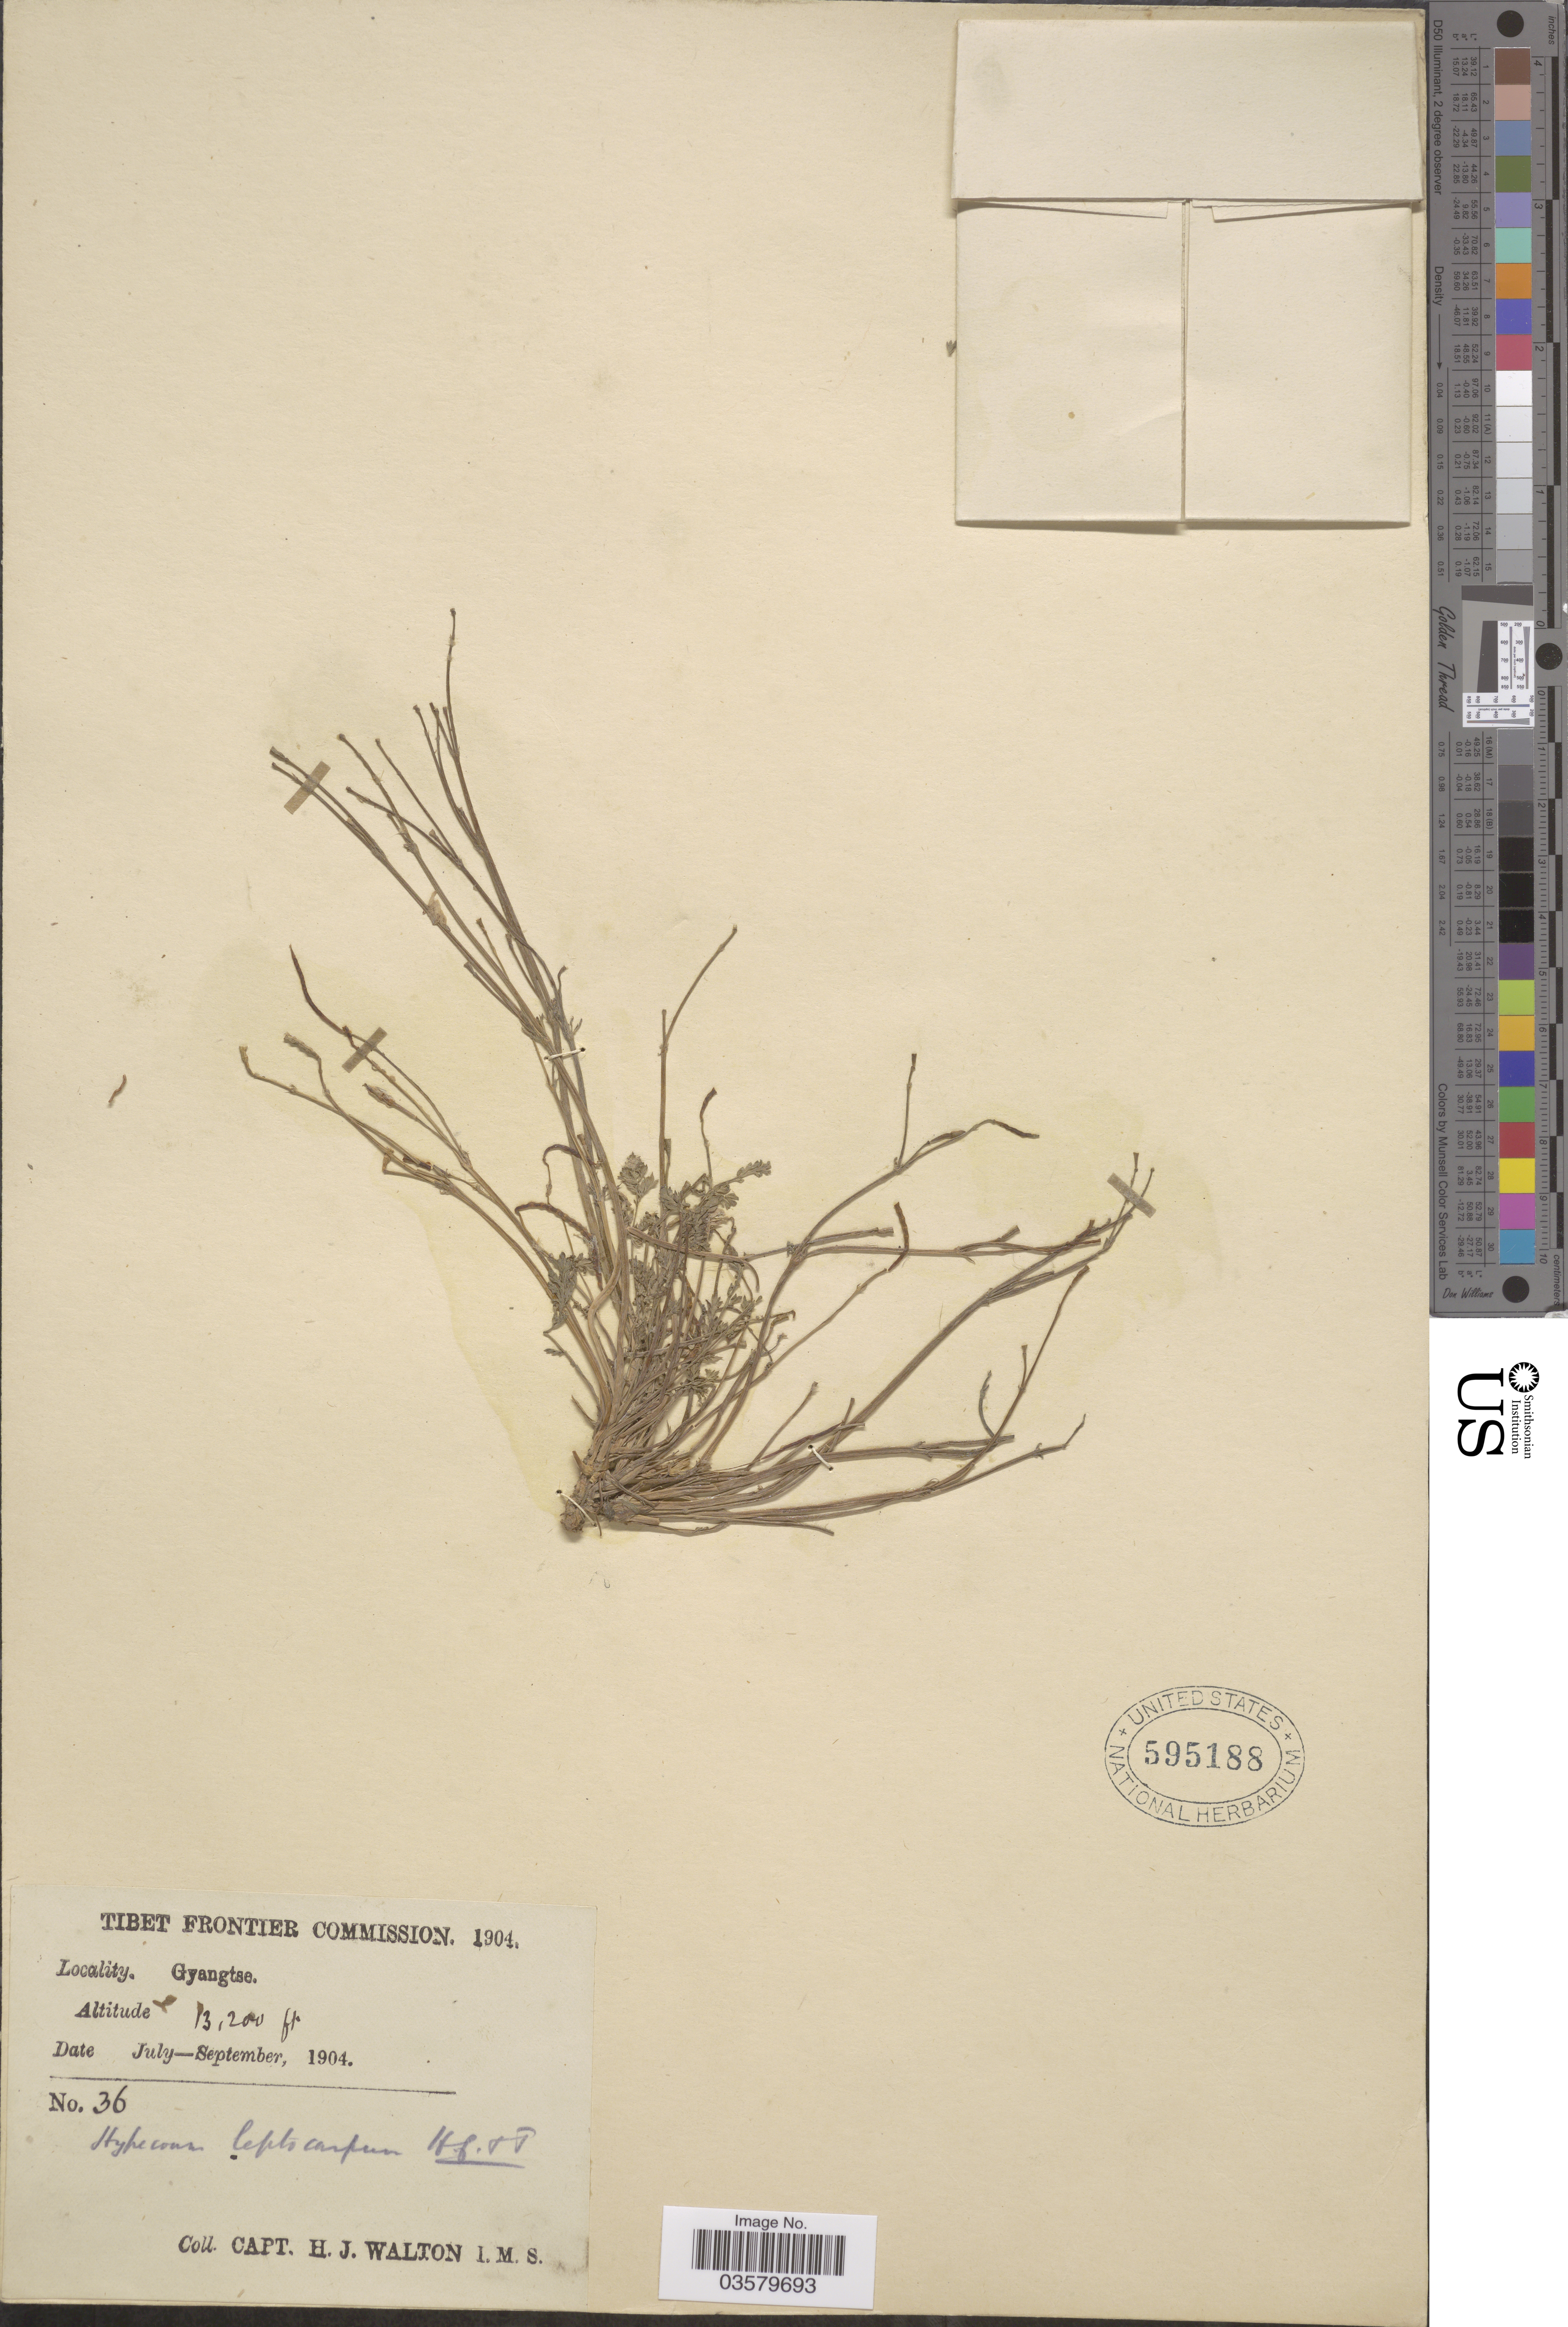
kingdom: Plantae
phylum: Tracheophyta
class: Magnoliopsida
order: Ranunculales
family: Papaveraceae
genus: Hypecoum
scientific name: Hypecoum leptocarpum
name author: Hook. f. & Thomson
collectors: H. Walton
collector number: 36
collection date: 1904-07/1904-09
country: China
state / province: Xizang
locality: Gyangtse.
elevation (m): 4023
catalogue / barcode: US 595188